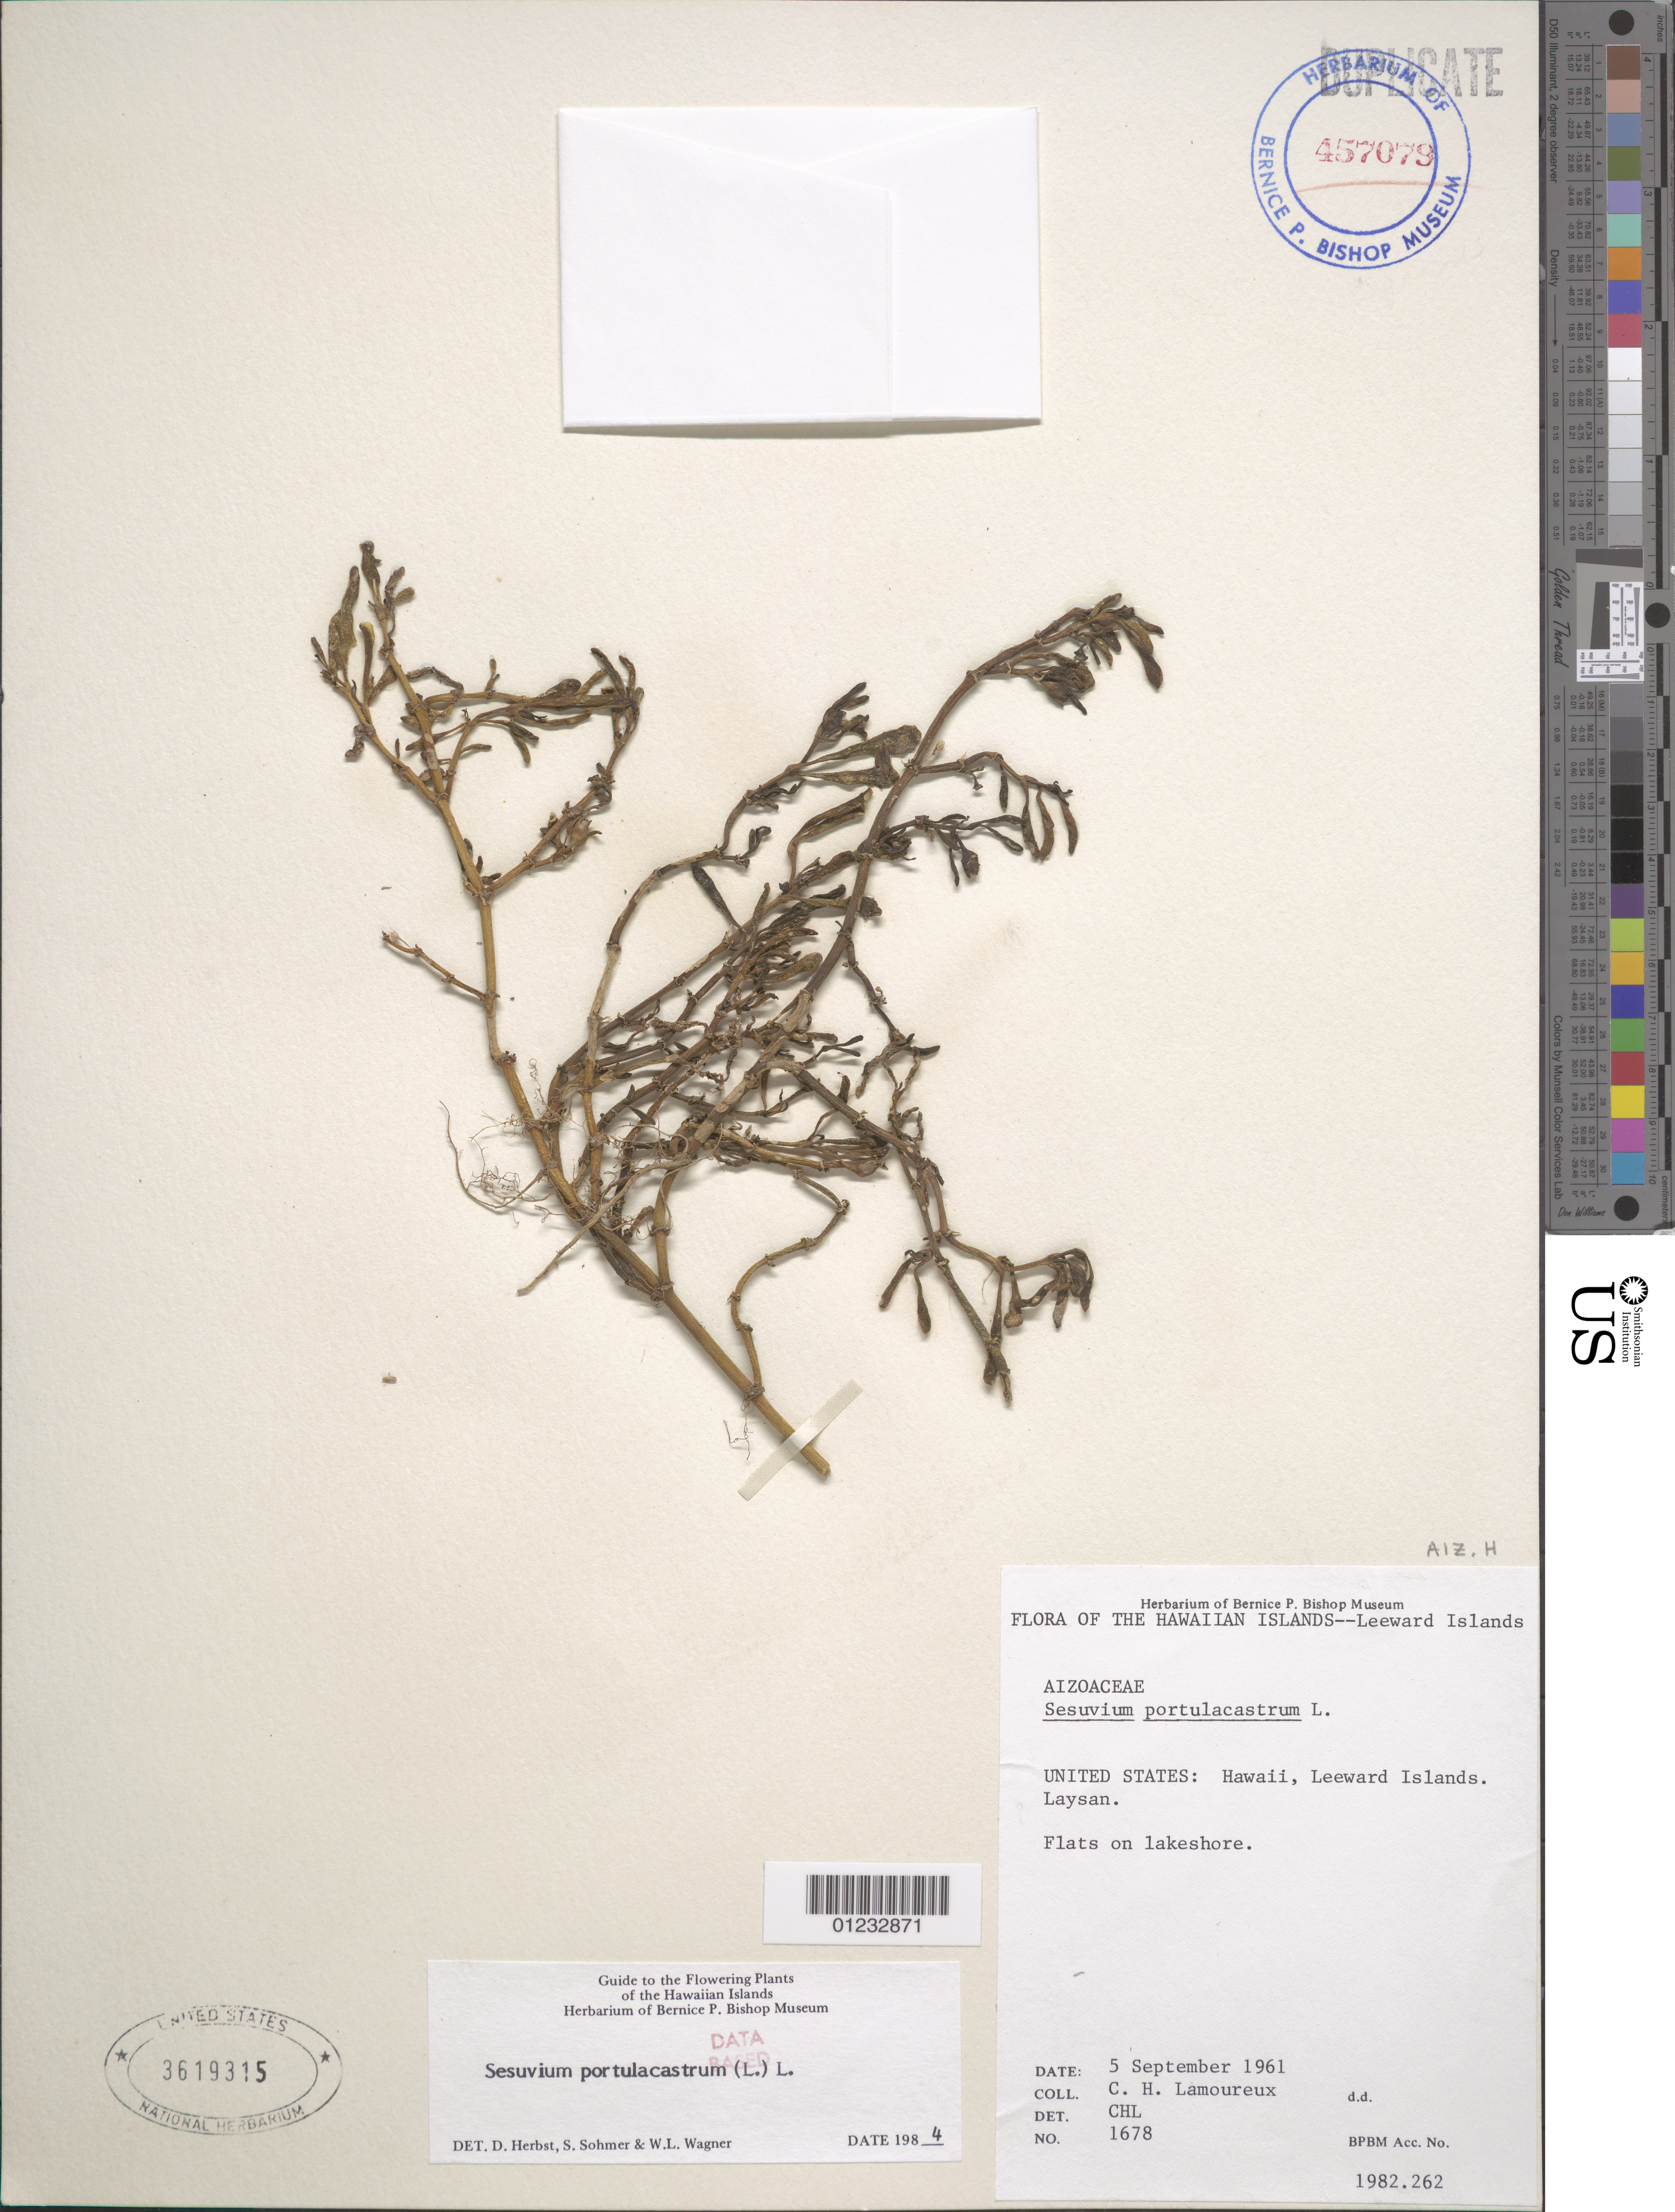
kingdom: Plantae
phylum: Tracheophyta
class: Magnoliopsida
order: Caryophyllales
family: Aizoaceae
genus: Sesuvium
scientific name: Sesuvium portulacastrum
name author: (L.) L.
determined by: Herbst, D. R.; Sohmer, S. H.; Wagner, W. L.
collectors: C. H. Lamoureux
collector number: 1678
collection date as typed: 5 Sep 1961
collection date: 1961-09-05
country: United States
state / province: Hawaii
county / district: Honolulu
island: Laysan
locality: Flats on lakeshore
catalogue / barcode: US 3619315